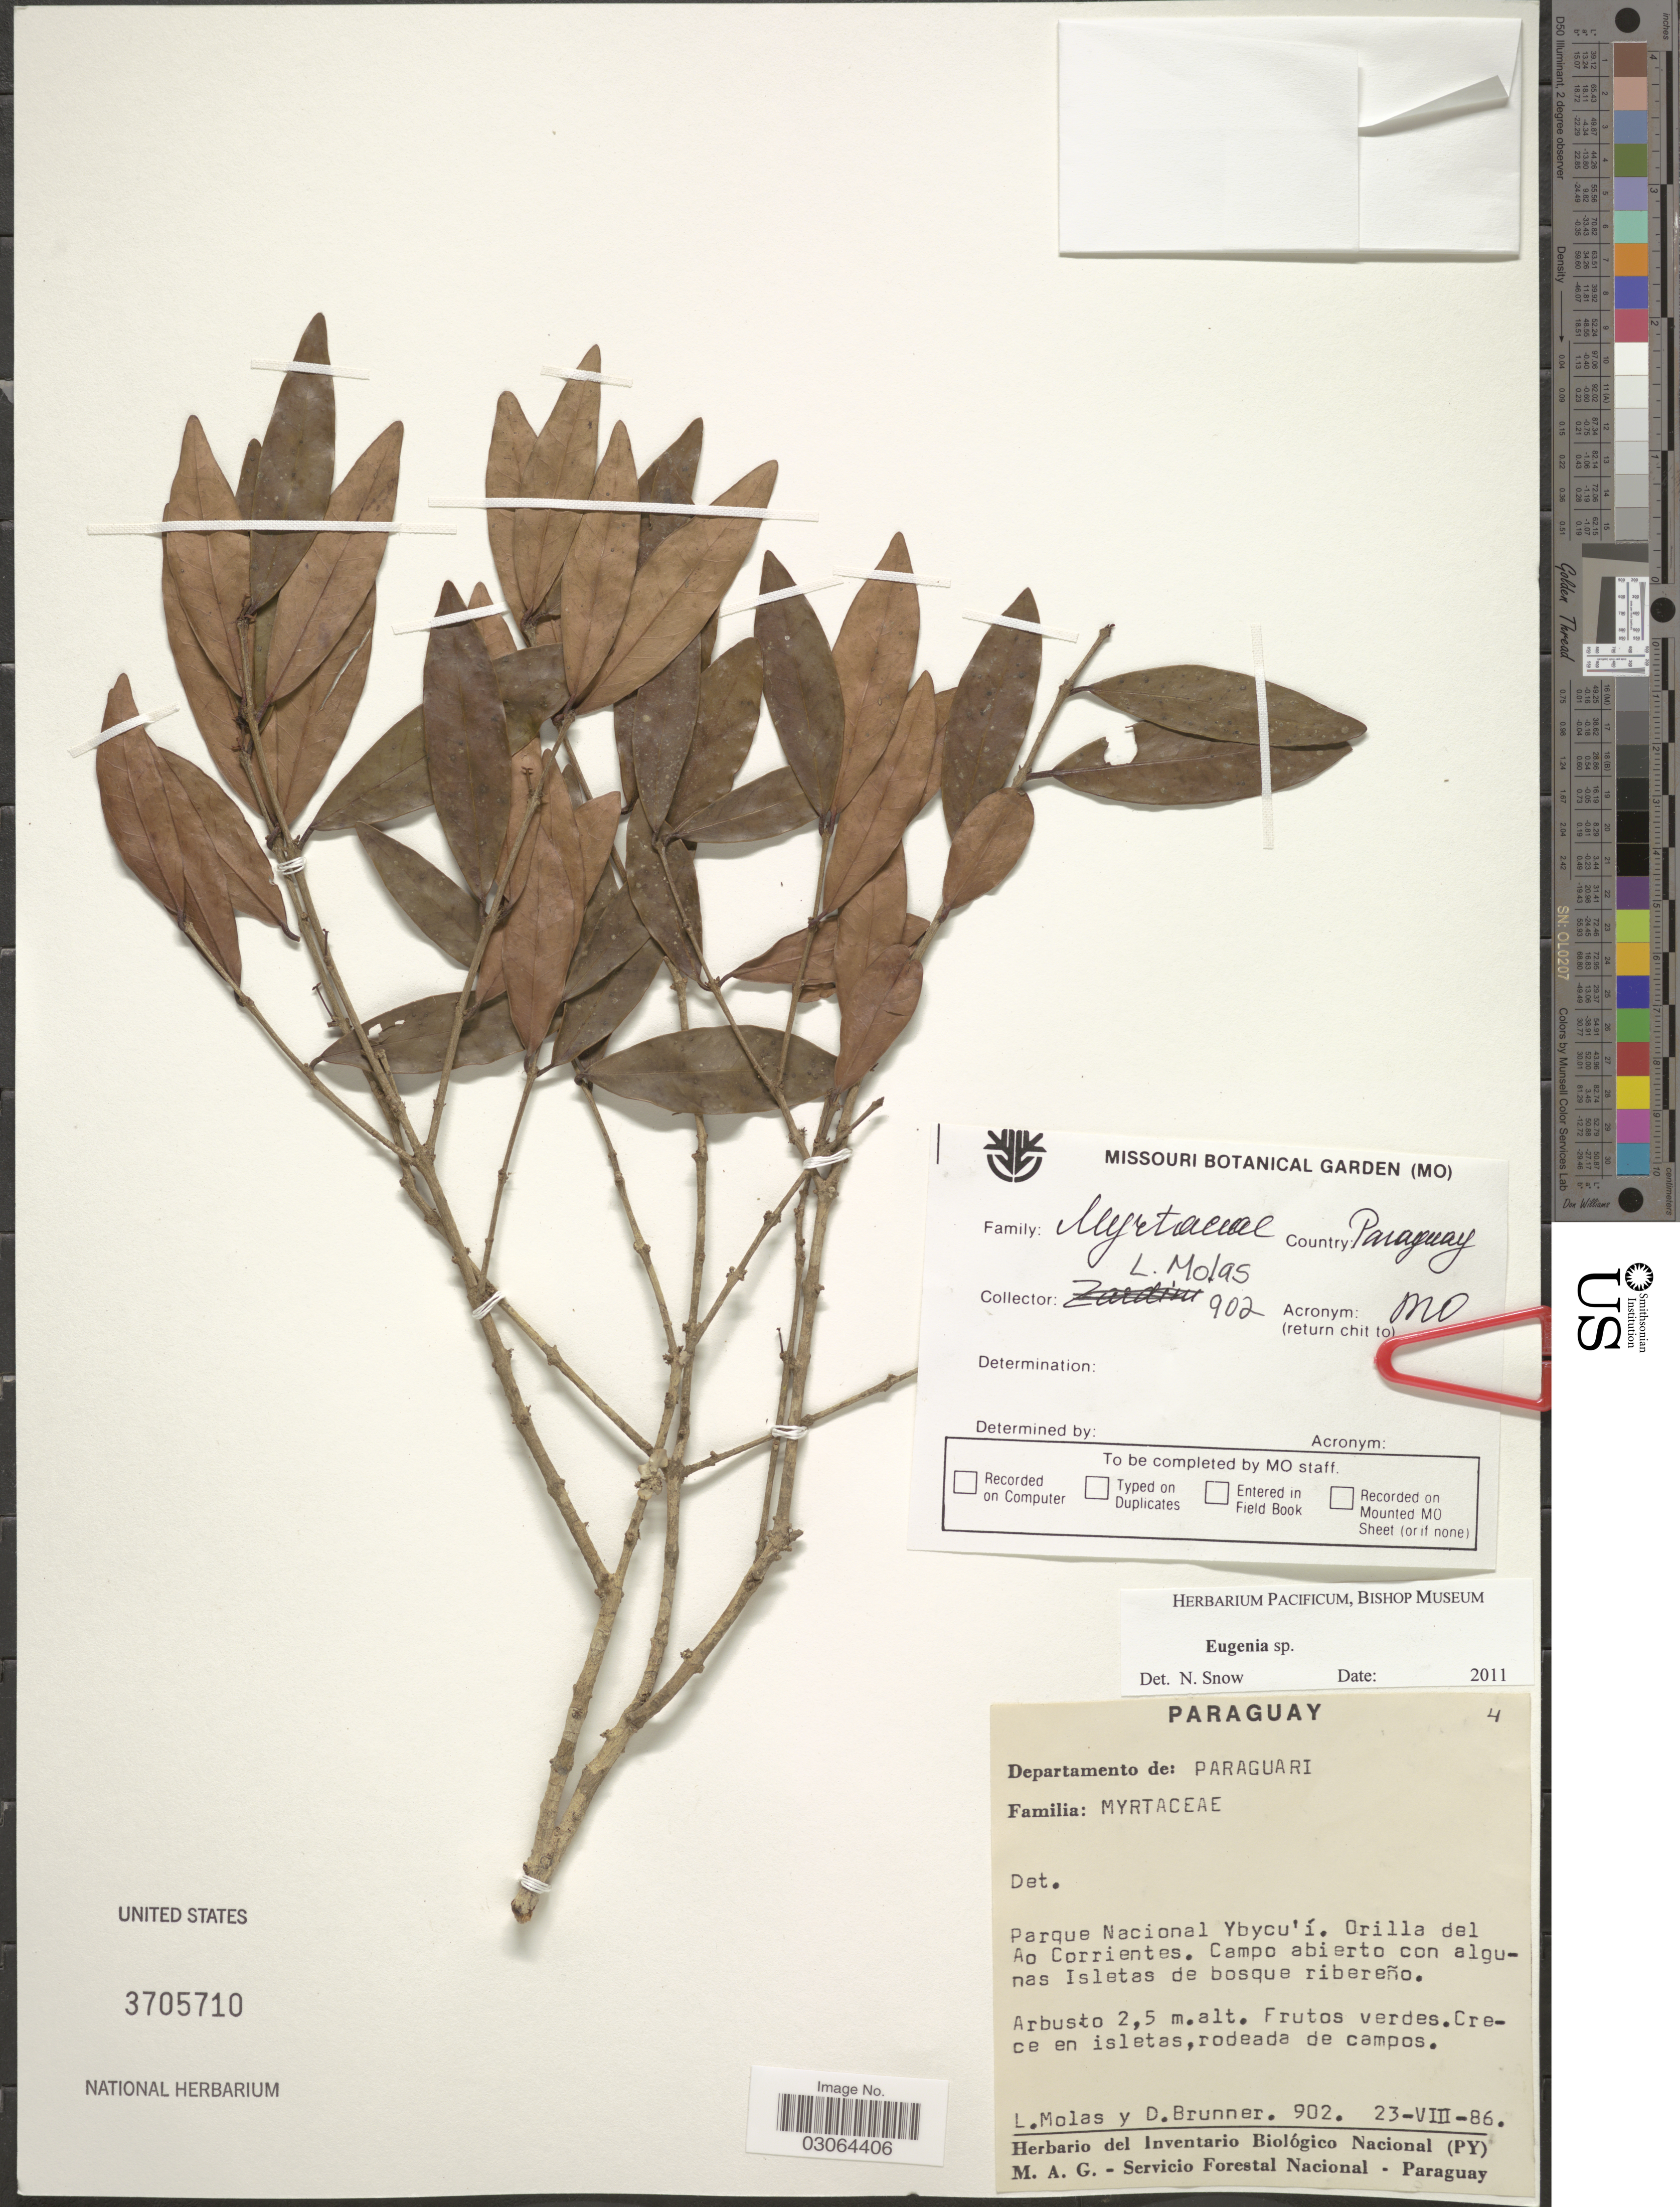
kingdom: Plantae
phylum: Tracheophyta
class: Magnoliopsida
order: Myrtales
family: Myrtaceae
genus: Eugenia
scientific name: Eugenia sp.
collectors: L. Molas & D. Brunner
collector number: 902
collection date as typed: Transcribed d/m/y: 23/8/86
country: Paraguay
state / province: Paraguari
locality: Parque Nacional Ybycu'í, Orilla del Ao Corrientes, Campo abierto con algunas Isletas de bosque ribereño.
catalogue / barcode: US 3705710